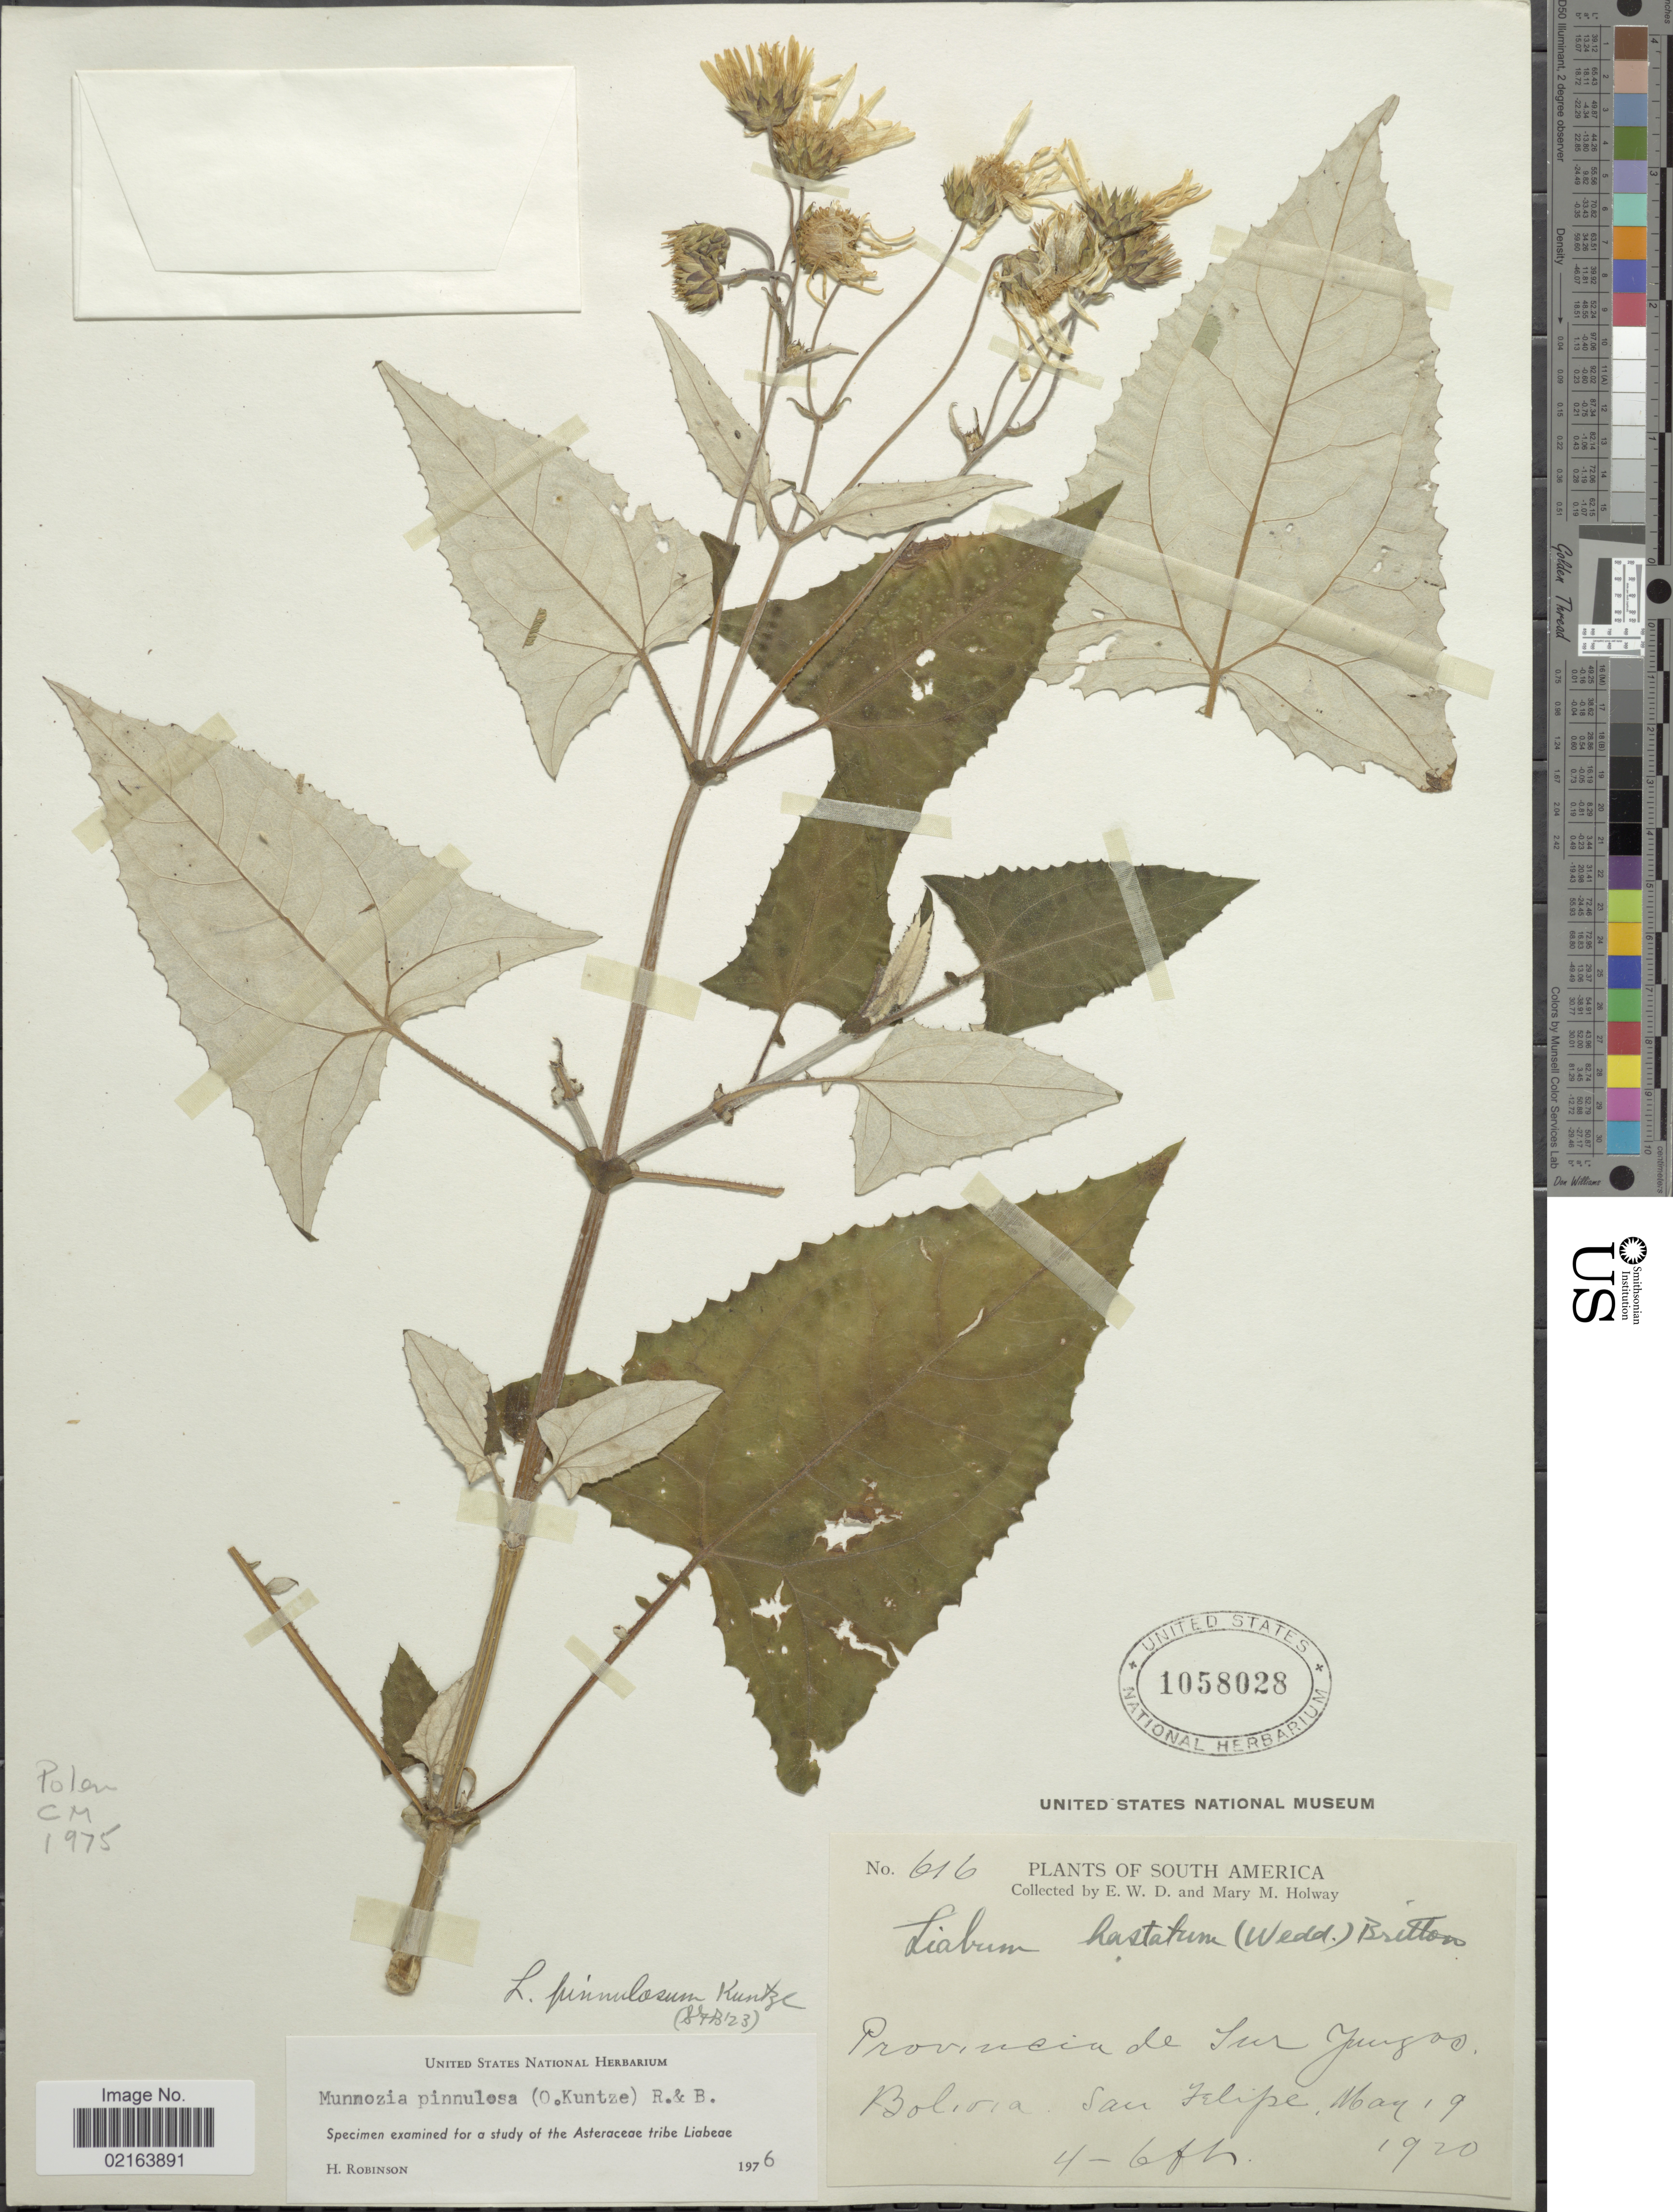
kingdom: Plantae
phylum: Tracheophyta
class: Magnoliopsida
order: Asterales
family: Asteraceae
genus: Munnozia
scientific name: Munnozia pinnulosa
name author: (Kuntze) H. Rob. & Brettell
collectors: E. W. D. Holway & M. M. Holway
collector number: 616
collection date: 1920-05-19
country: Bolivia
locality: Provincia de Sur Yungo, Bolivia, San Felipe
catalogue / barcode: US 1058028